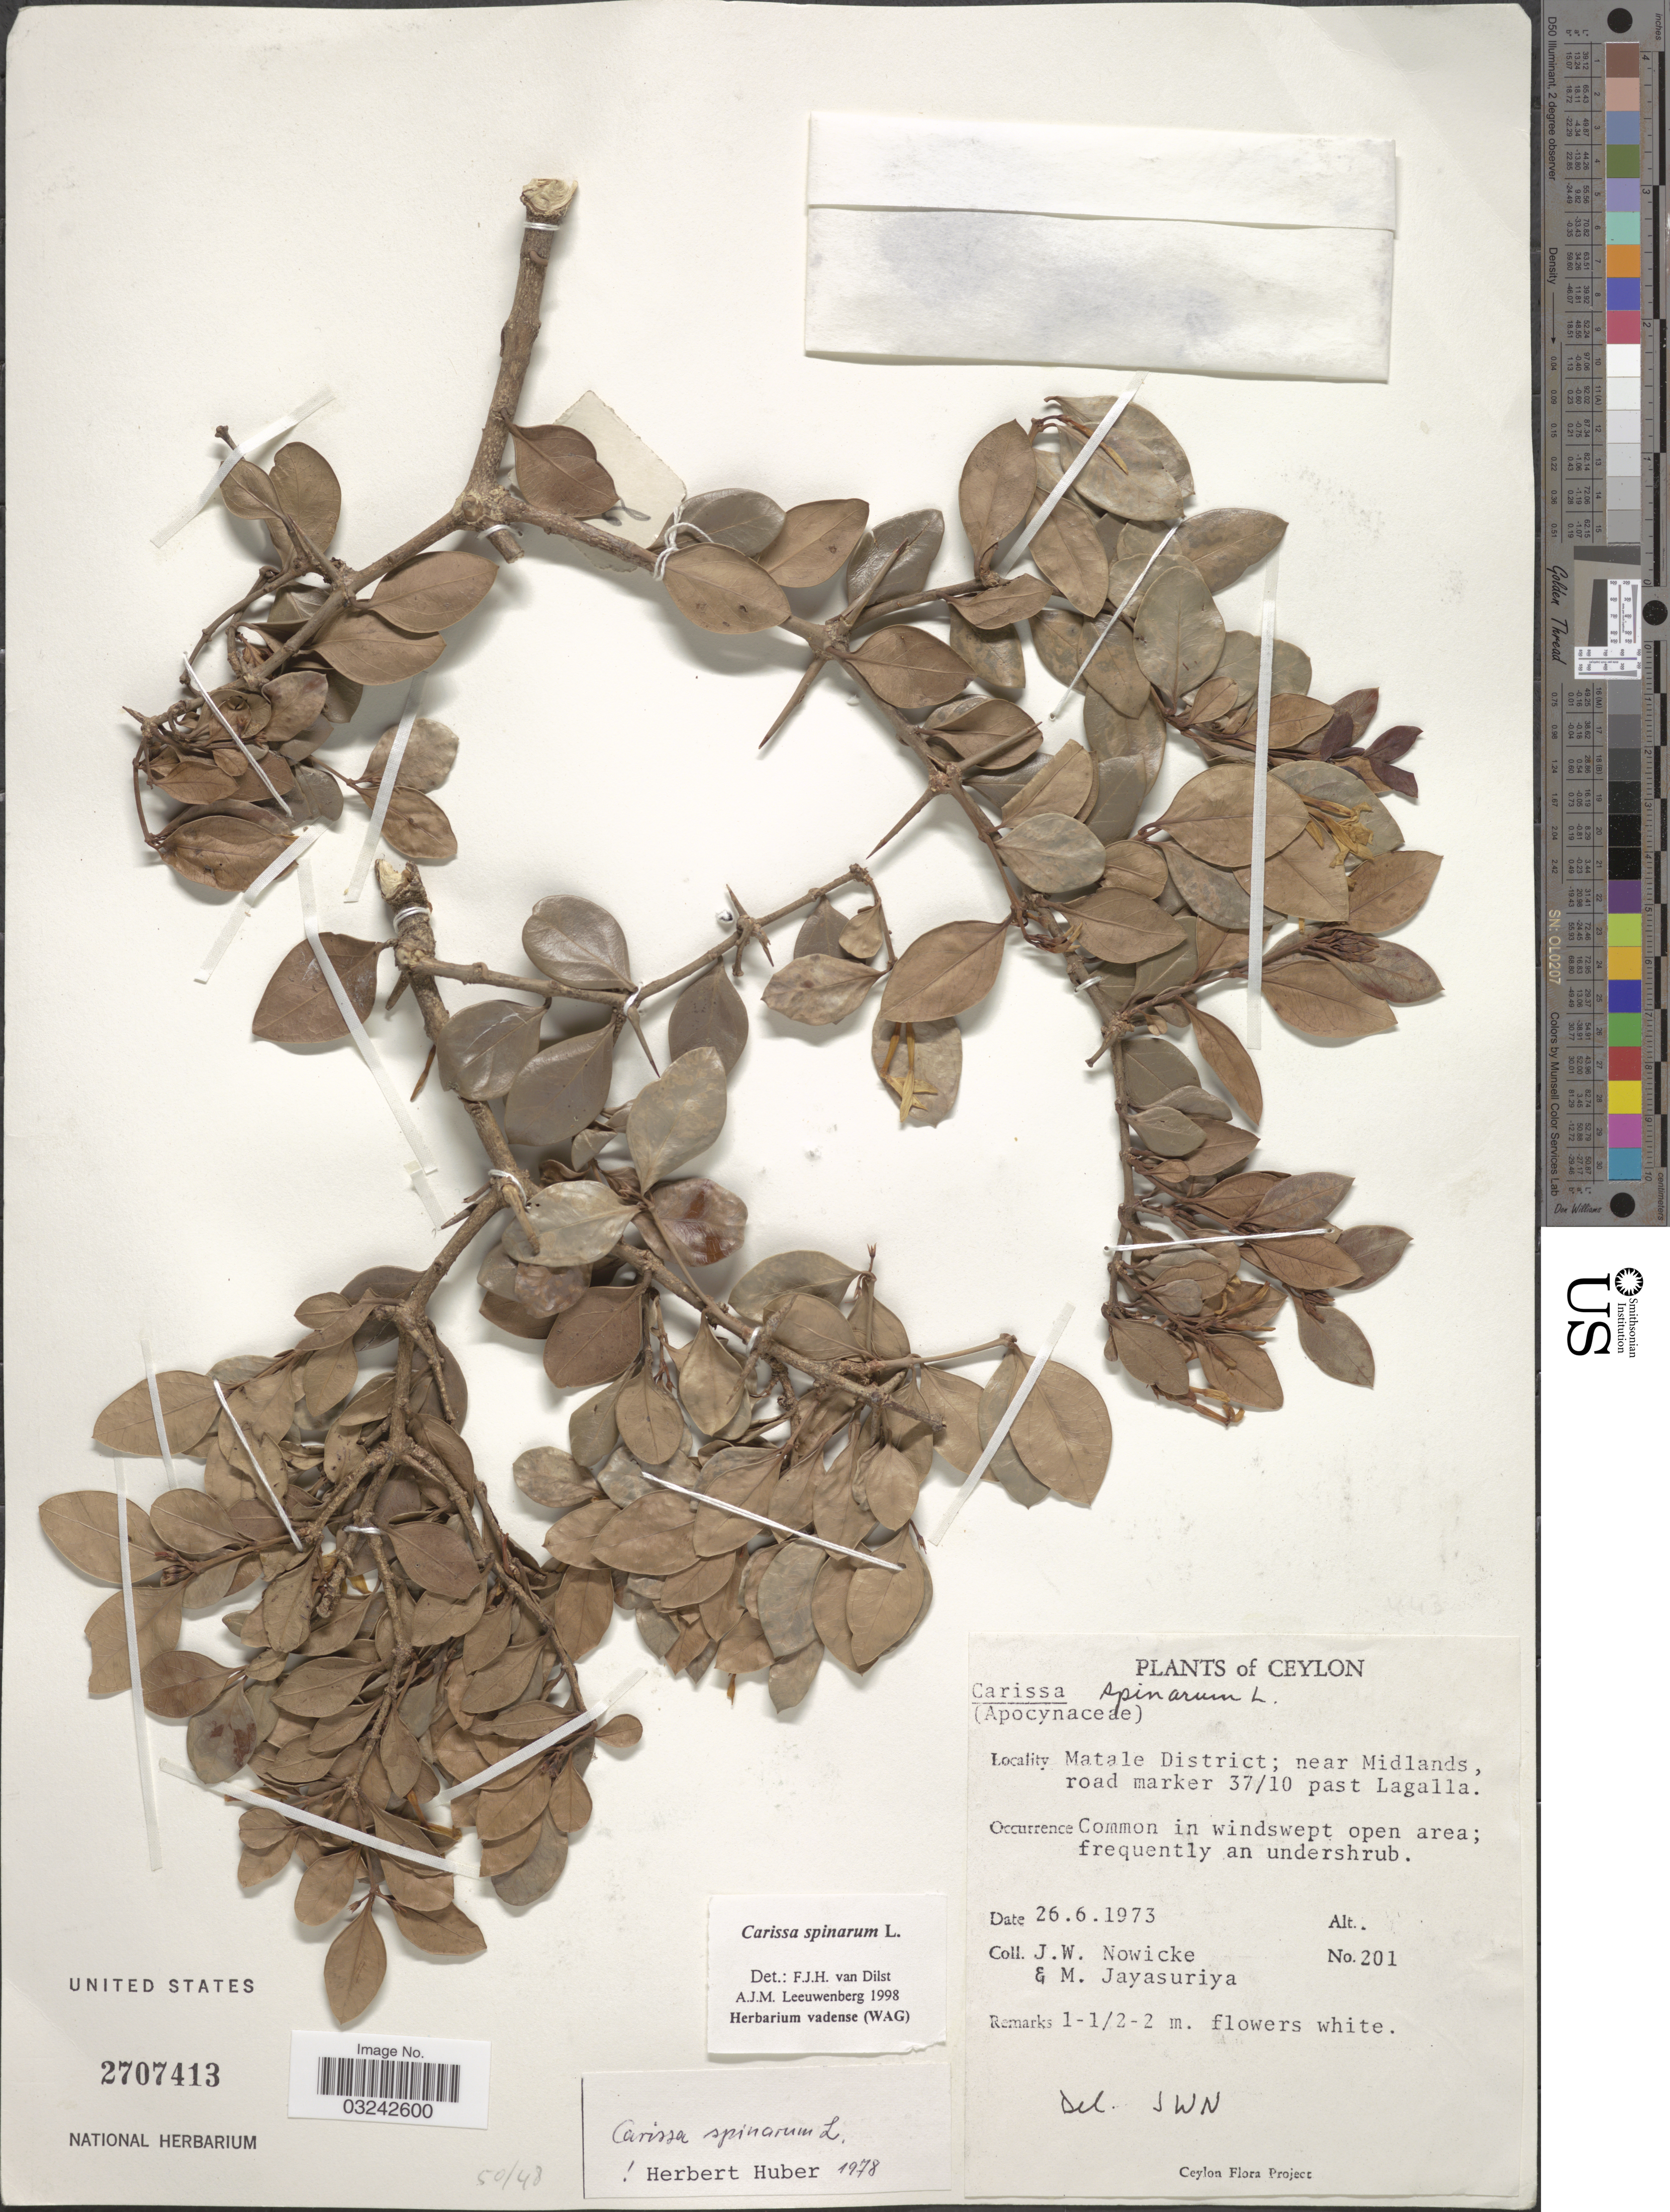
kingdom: Plantae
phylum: Tracheophyta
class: Magnoliopsida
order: Gentianales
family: Apocynaceae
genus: Carissa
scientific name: Carissa spinarum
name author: L.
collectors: J. W. Nowicke & M. Jayasuriya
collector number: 201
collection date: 1973-06-26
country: Sri Lanka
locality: Ceylon. Matale District; near Midlands, road marker 37/10 past Lagalla.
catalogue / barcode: US 2707413